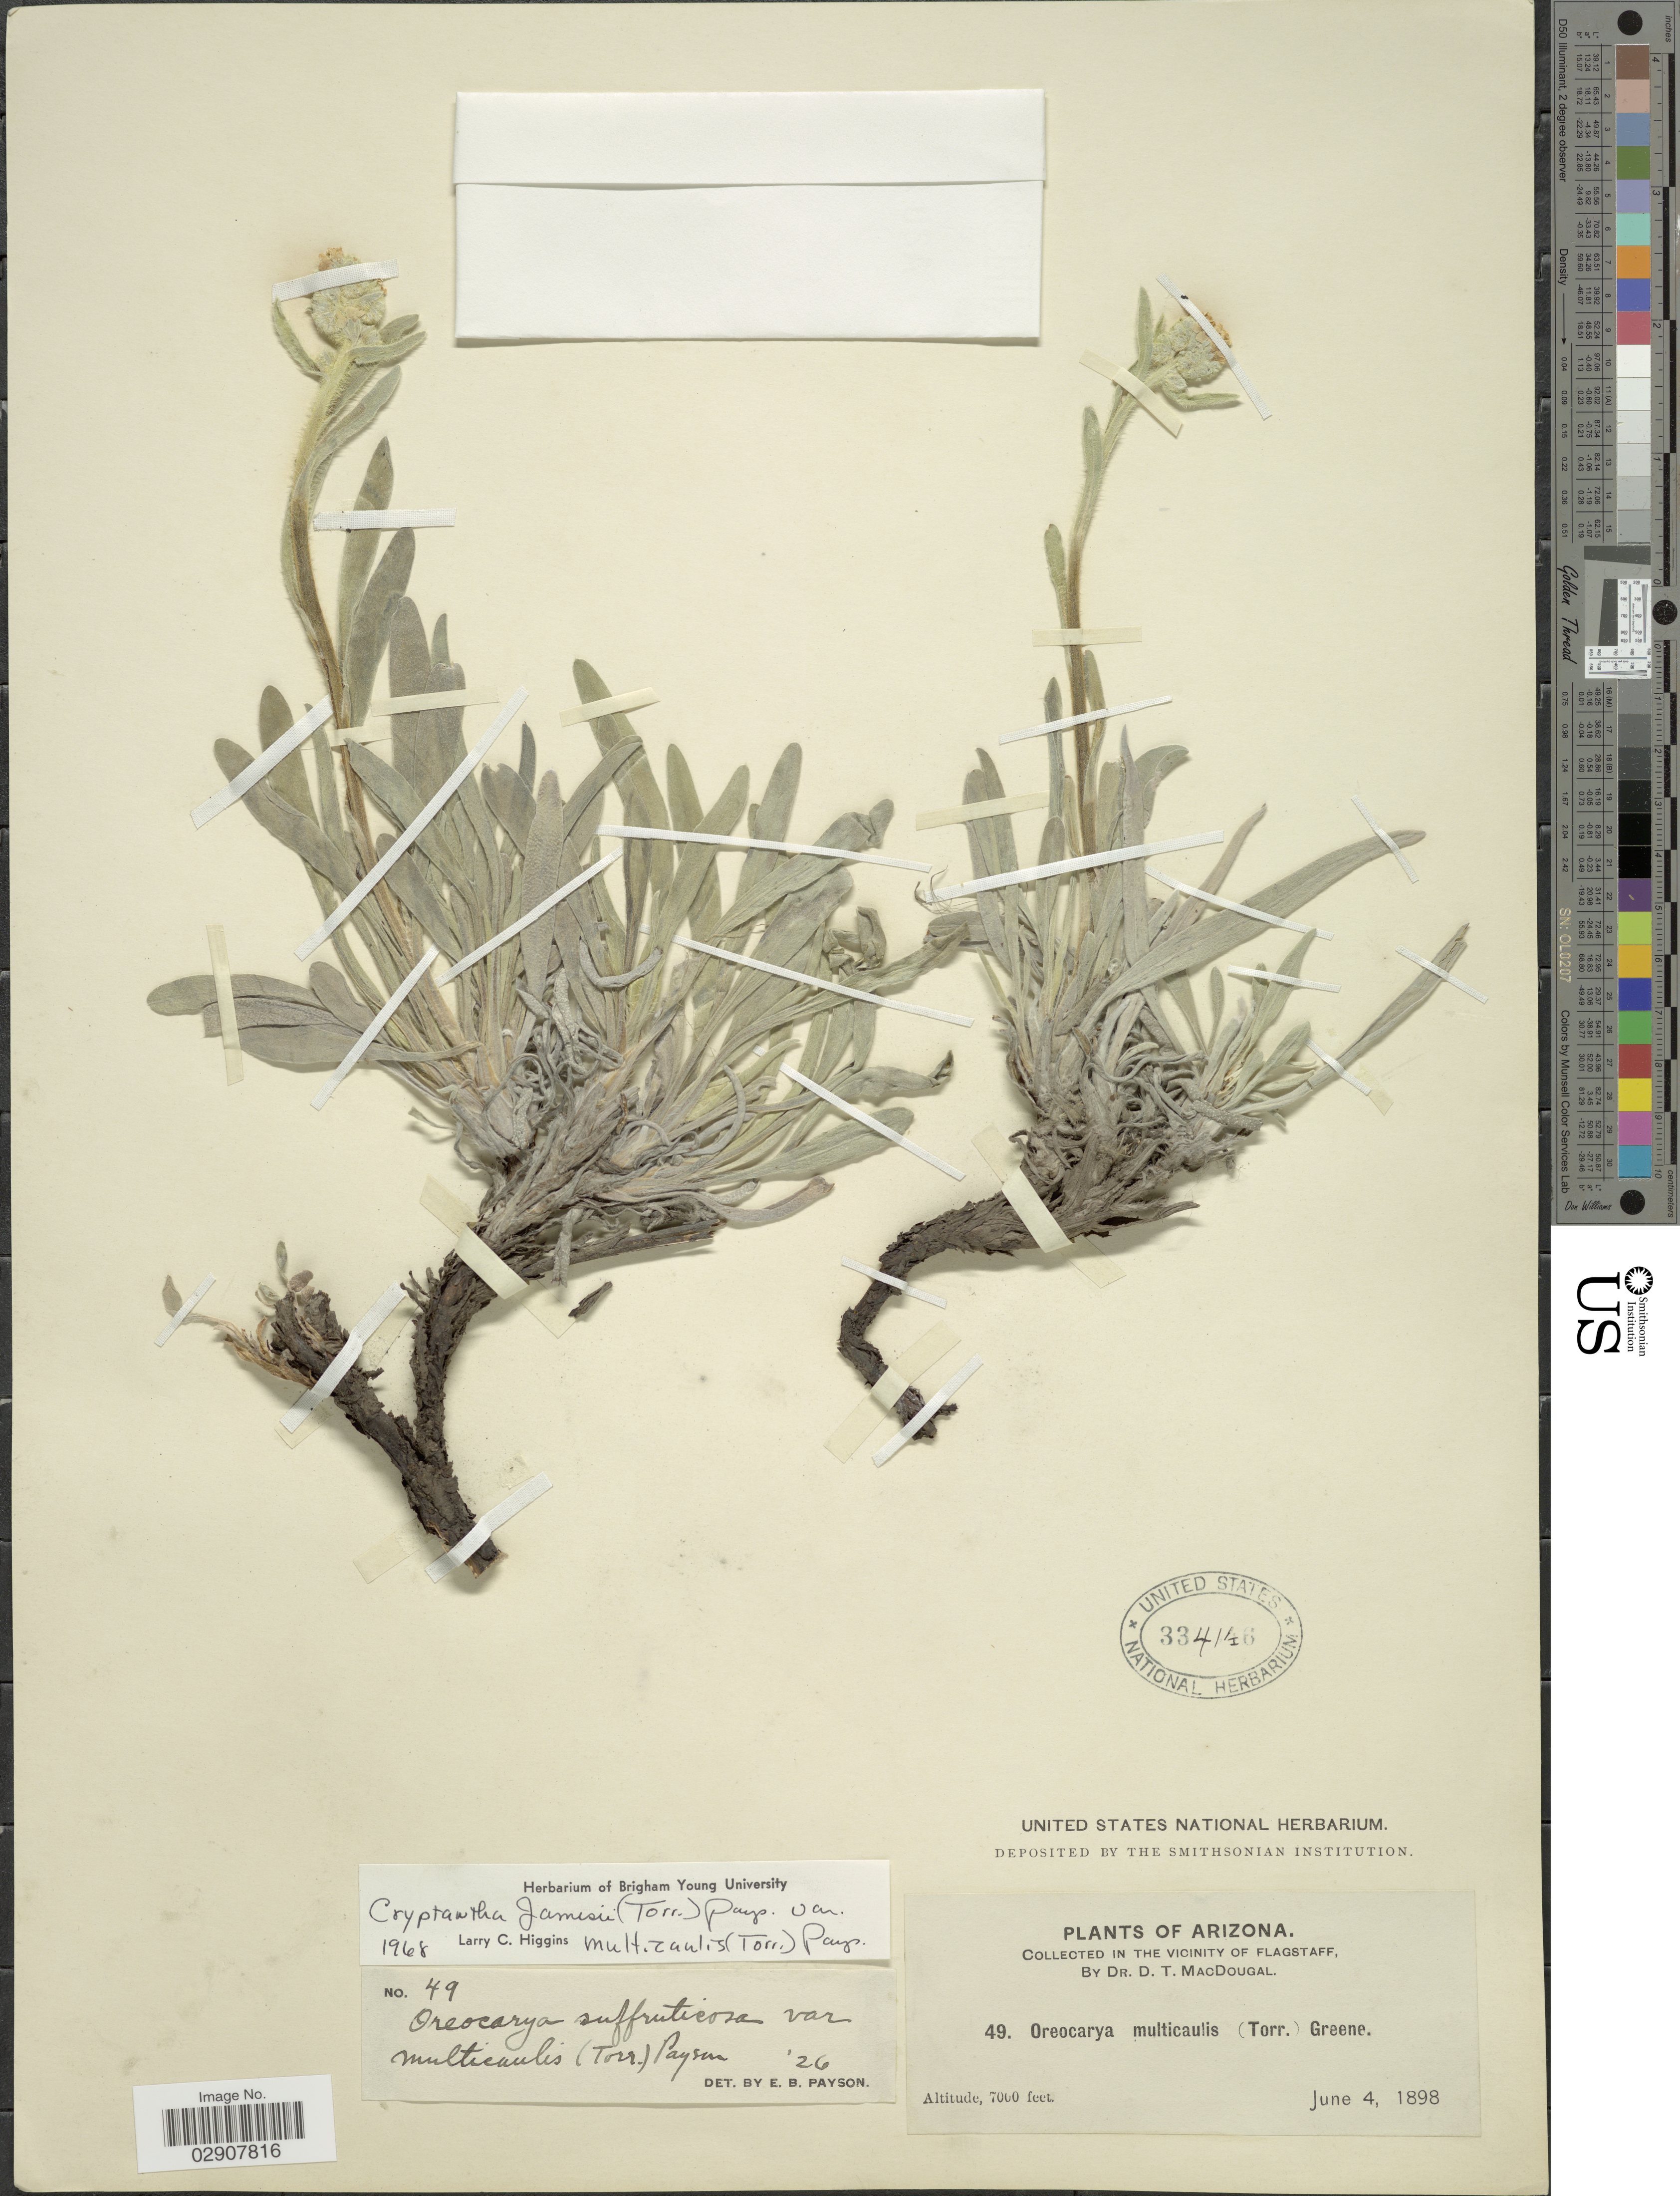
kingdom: Plantae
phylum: Tracheophyta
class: Magnoliopsida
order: Boraginales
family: Boraginaceae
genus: Cryptantha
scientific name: Cryptantha jamesii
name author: (Torr.) Payson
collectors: D. T. MacDougal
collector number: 49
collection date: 1898-06-04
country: United States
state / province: Arizona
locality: Vicinity of Flagstaff. Arizona.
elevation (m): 2134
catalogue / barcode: US 334146